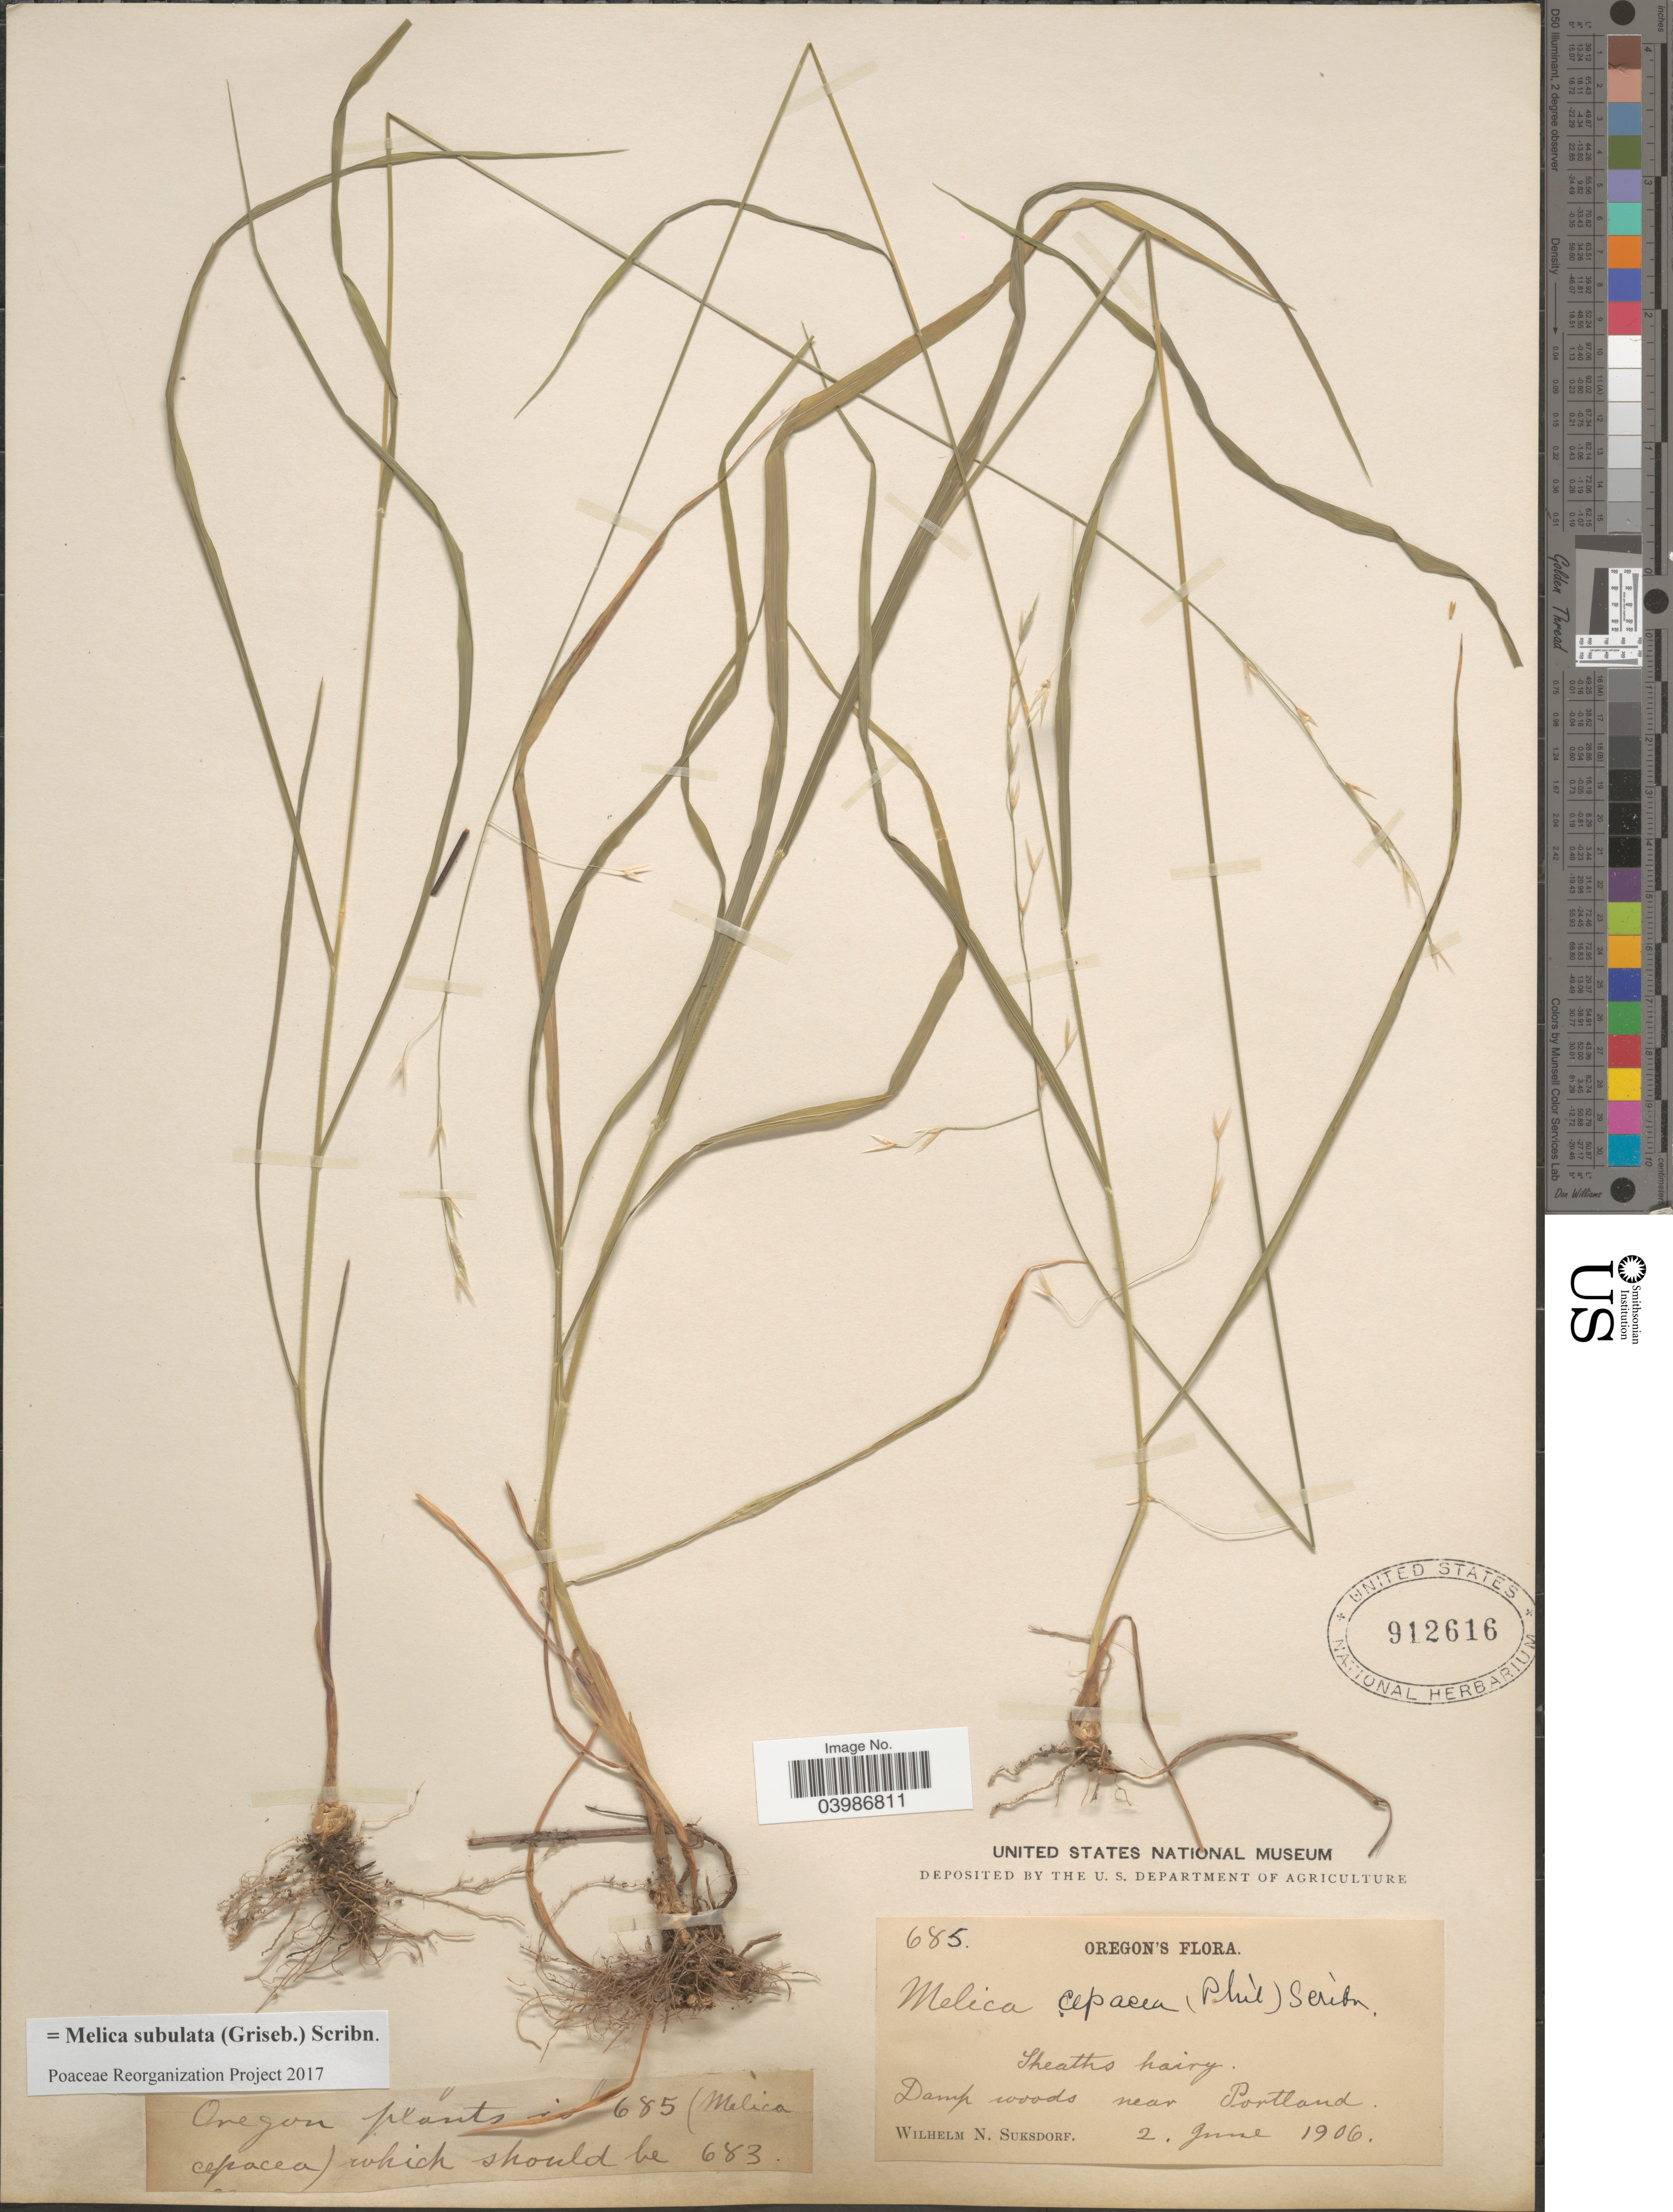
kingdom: Plantae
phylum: Tracheophyta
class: Liliopsida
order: Poales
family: Poaceae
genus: Melica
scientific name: Melica subulata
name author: (Griseb.) Scribn.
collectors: W. N. Suksdorf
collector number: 685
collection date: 1906-06-02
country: United States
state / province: Oregon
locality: Damp woods near Portland.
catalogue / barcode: US 912616